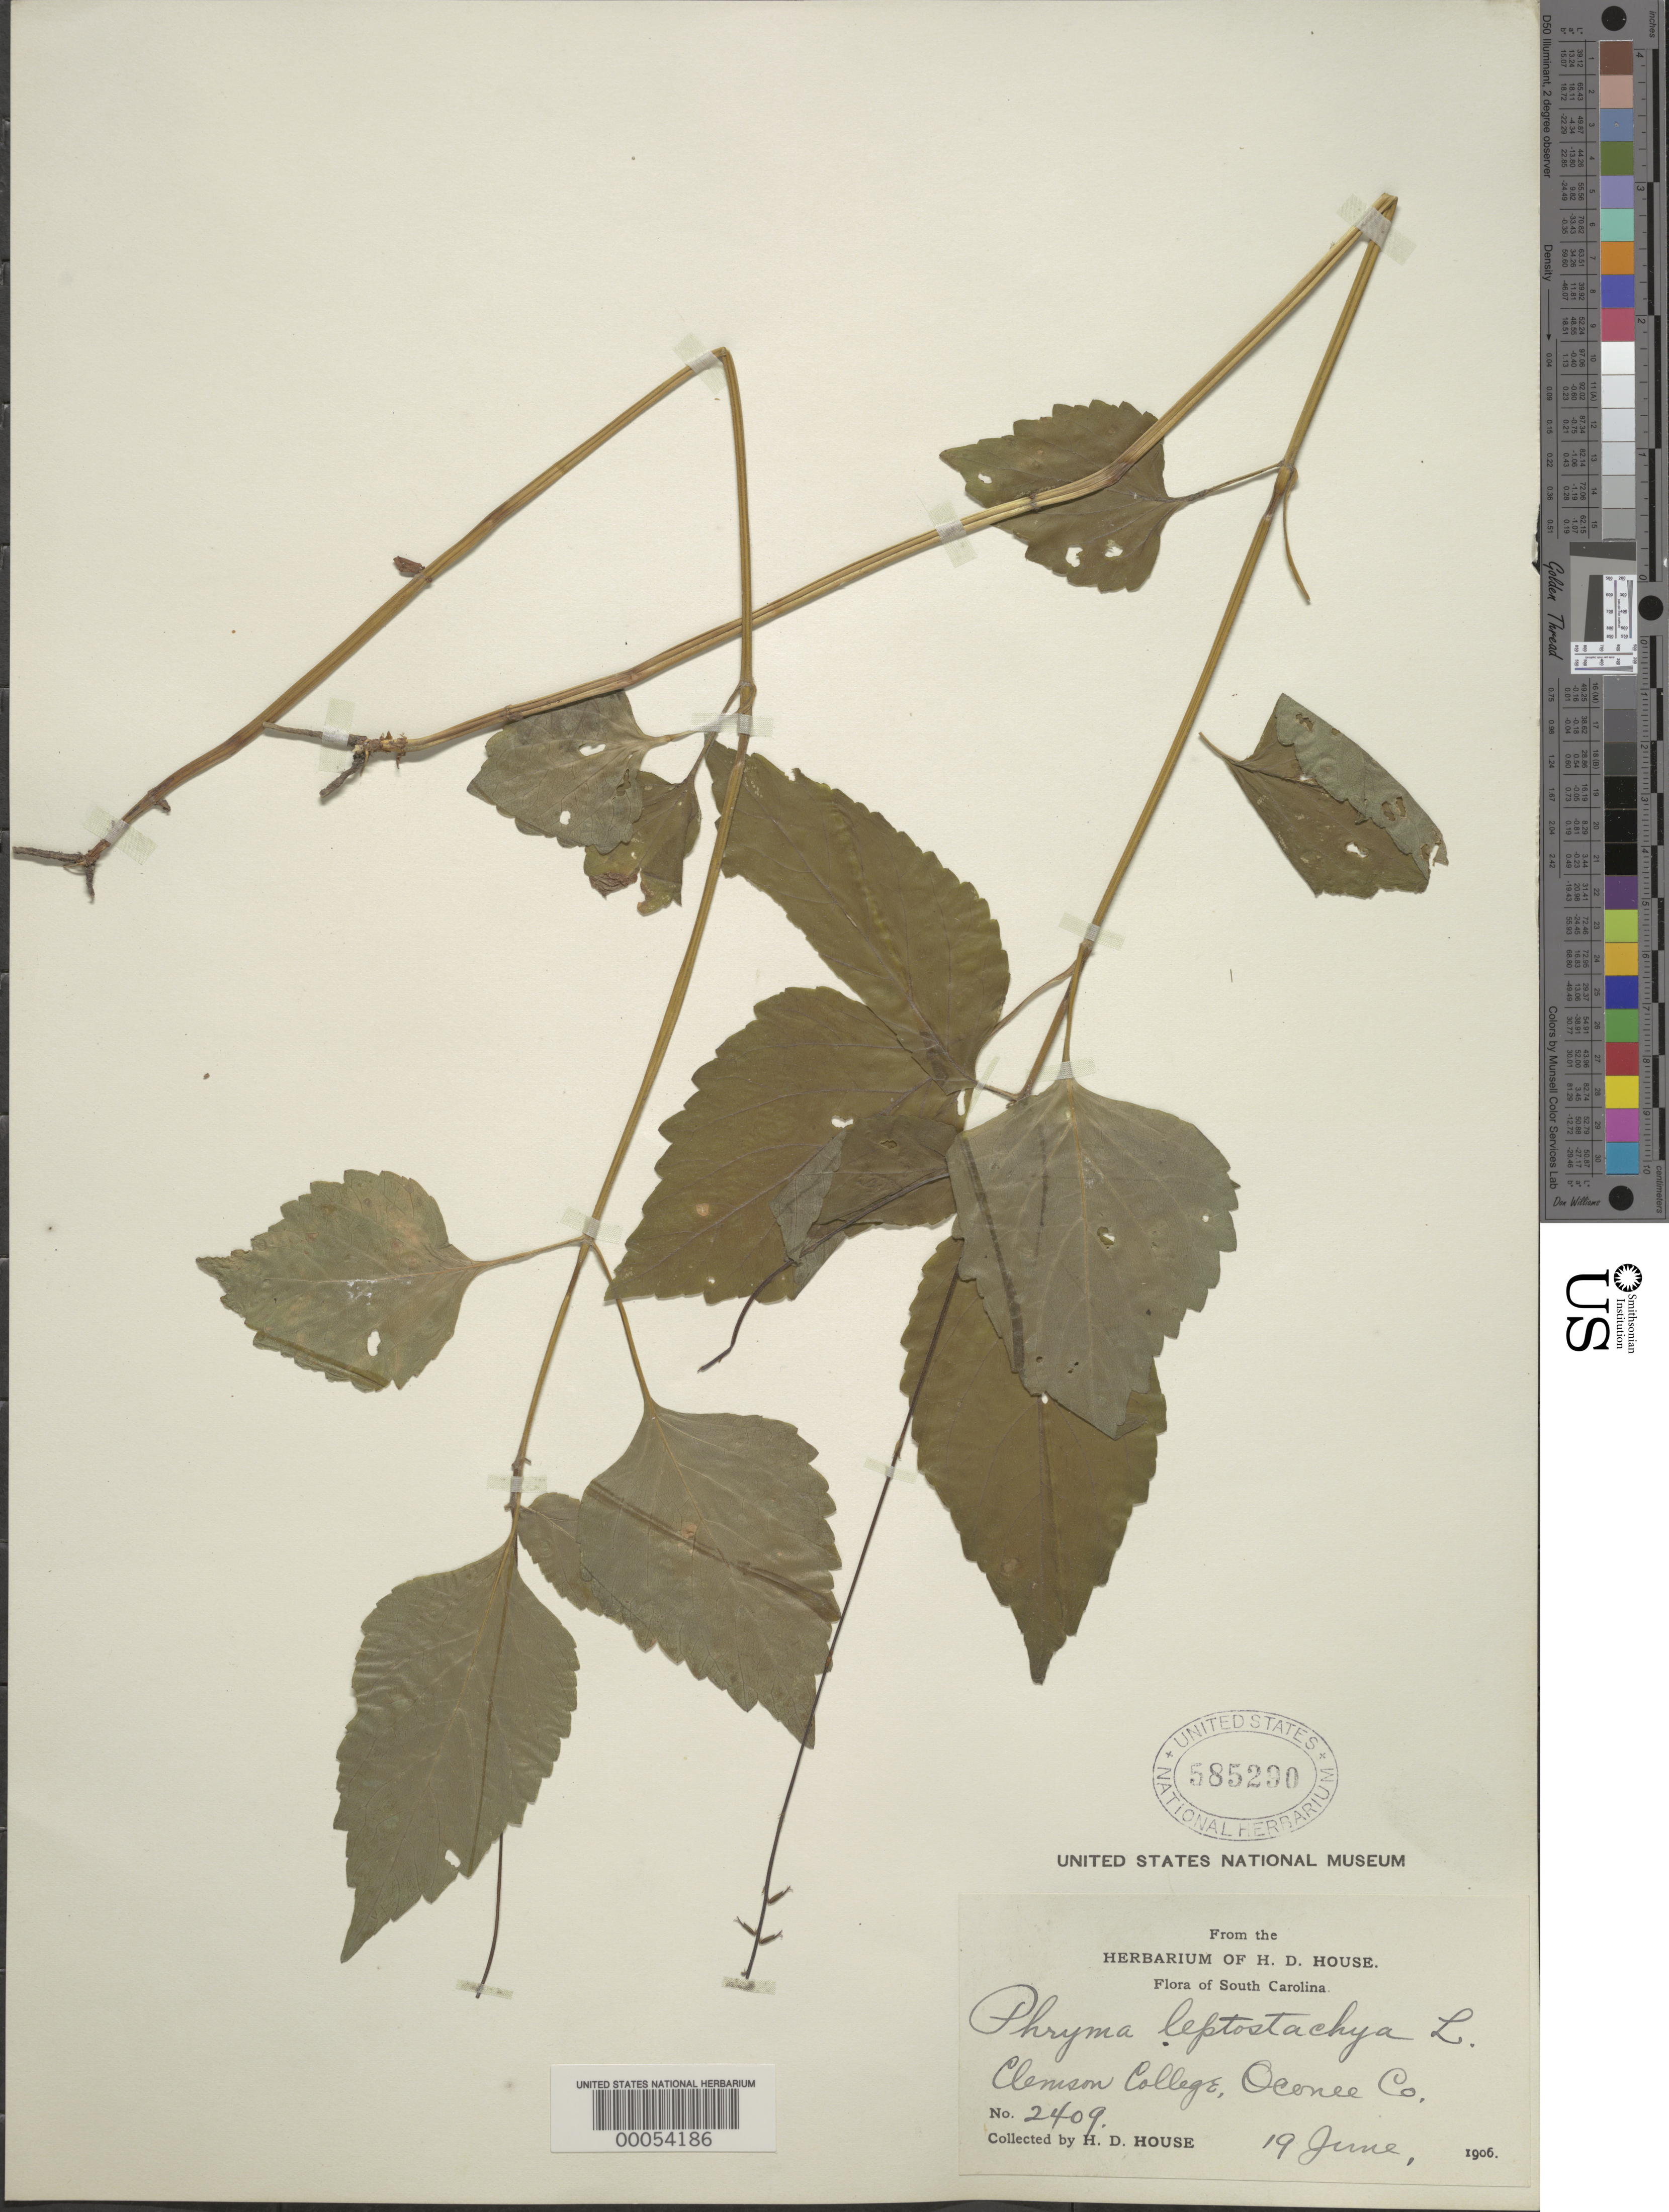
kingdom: Plantae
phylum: Tracheophyta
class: Magnoliopsida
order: Lamiales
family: Phrymaceae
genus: Phryma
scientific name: Phryma leptostachya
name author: L.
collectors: H. D. House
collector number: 2409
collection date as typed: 19 Jun 1906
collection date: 1906-06-19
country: United States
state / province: South Carolina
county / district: Oconee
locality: Clemson college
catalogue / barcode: US 585290